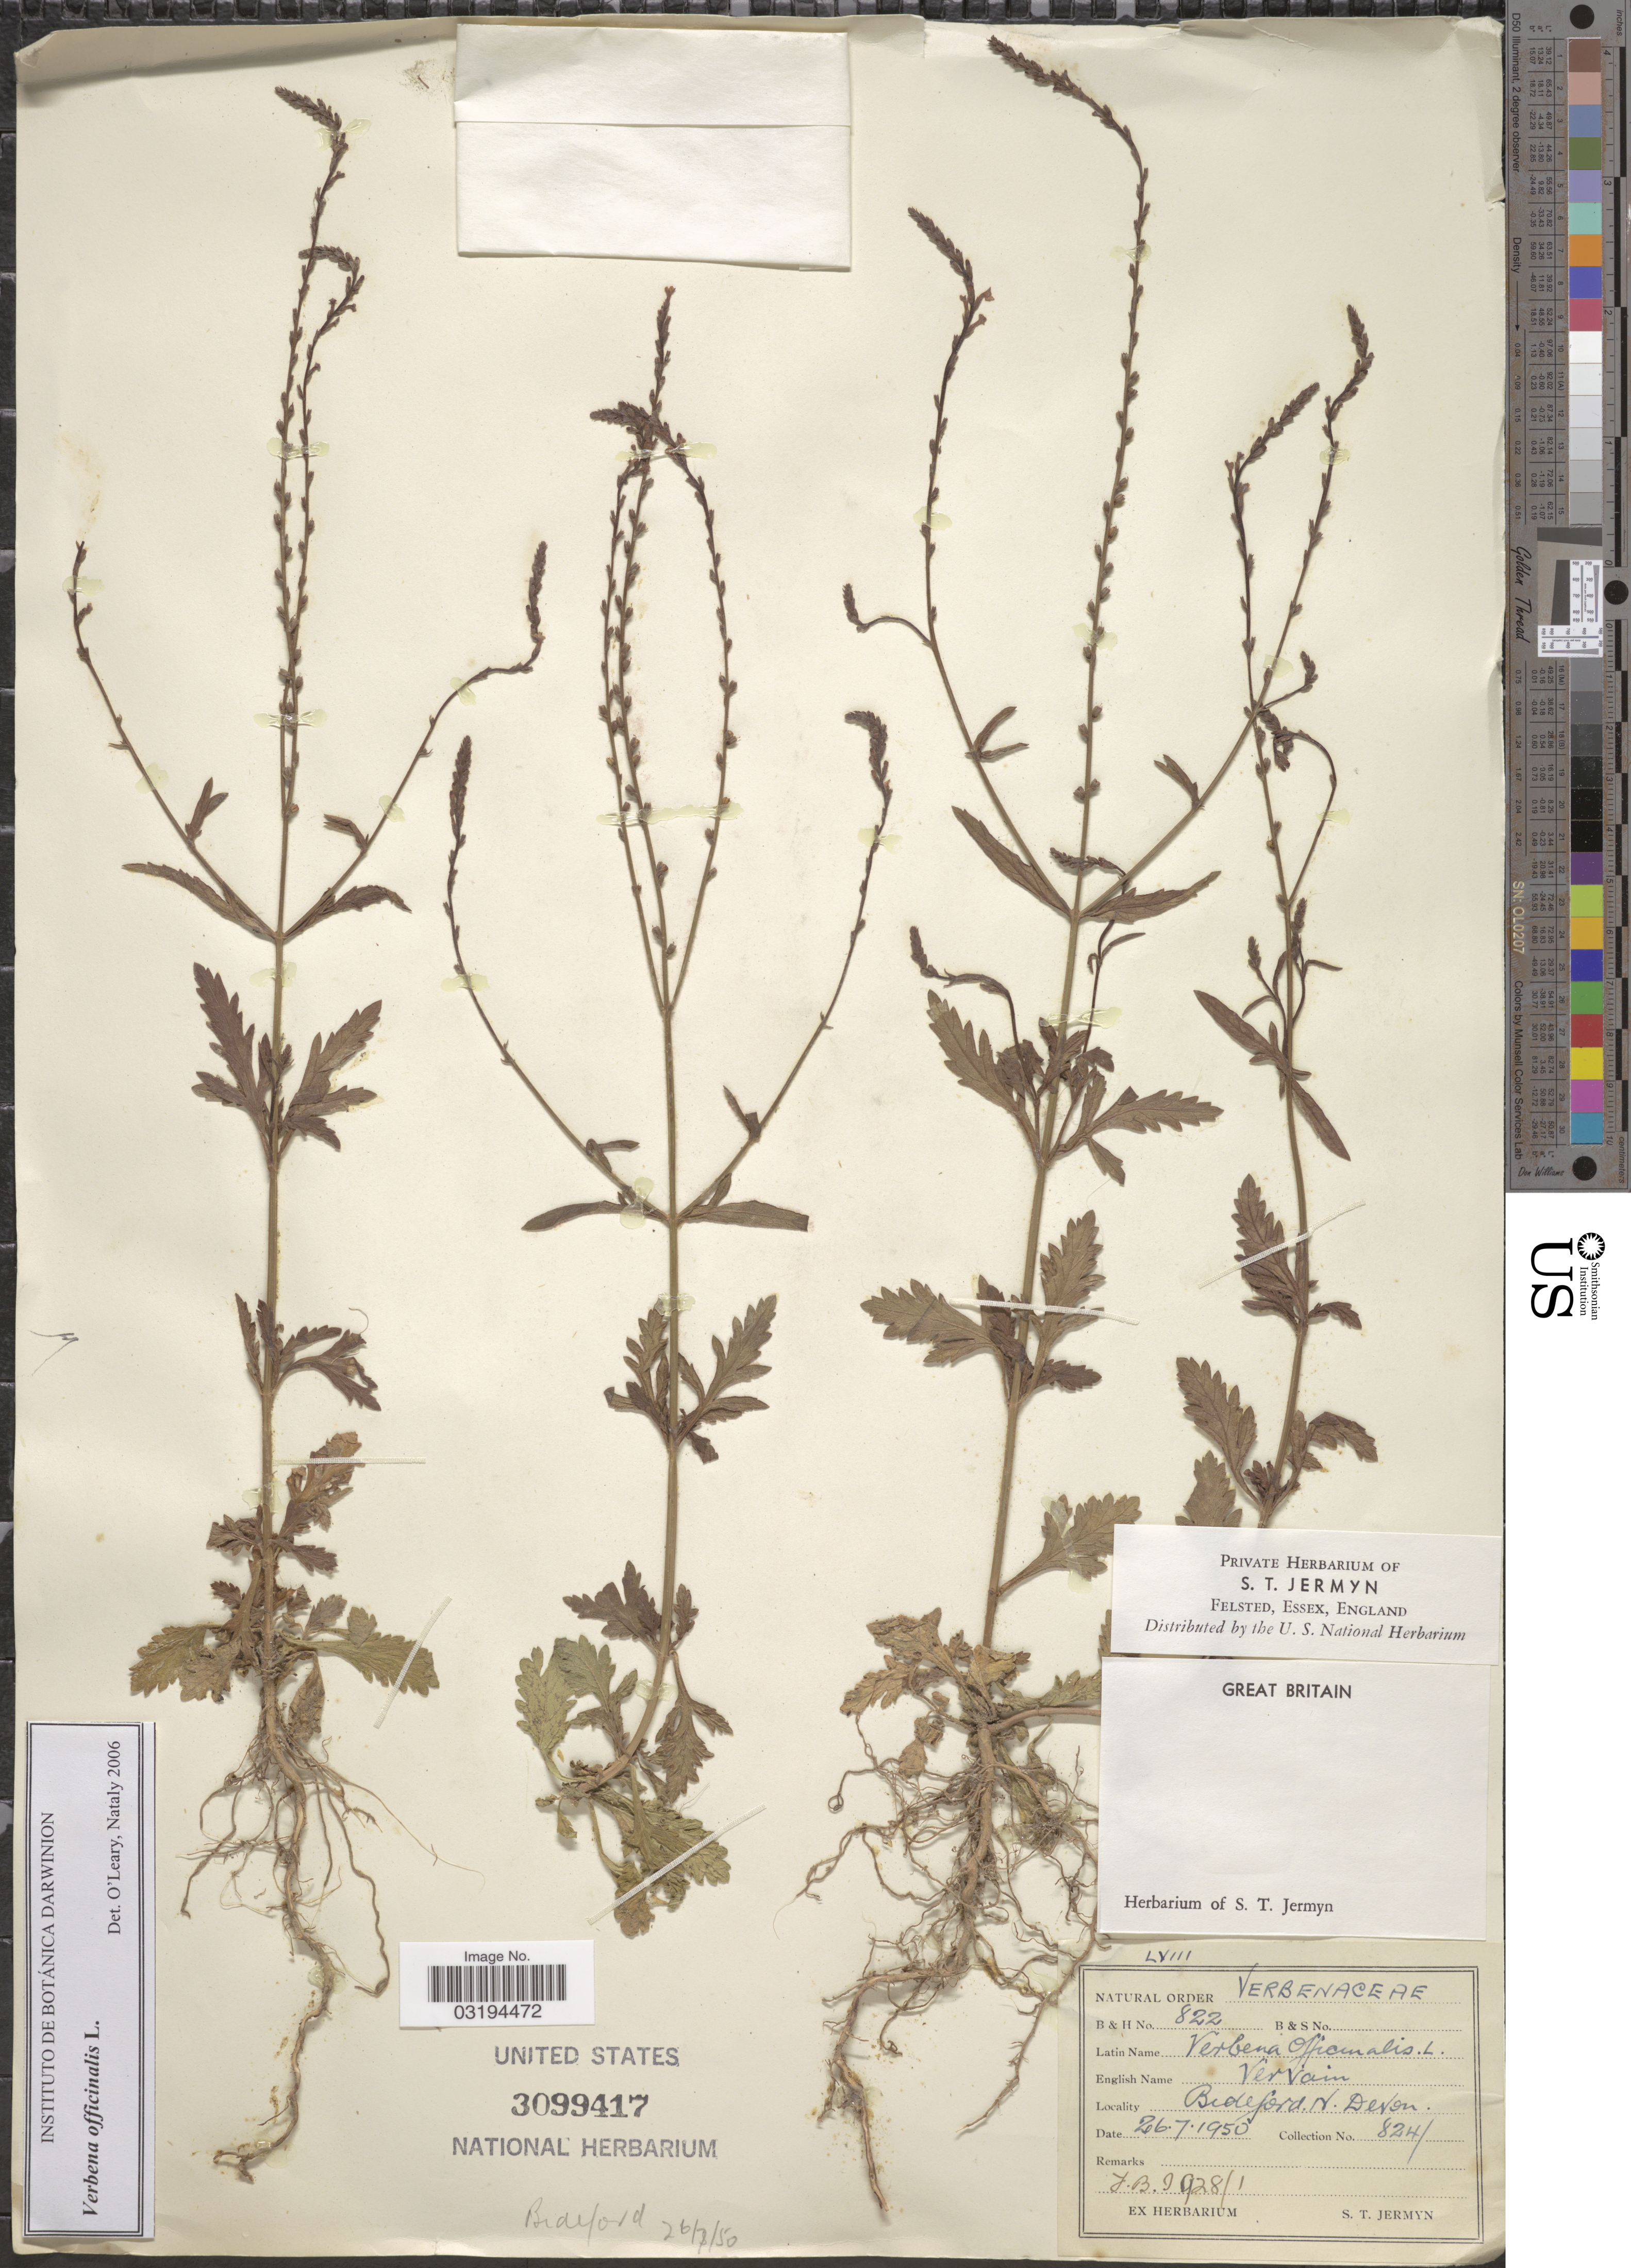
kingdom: Plantae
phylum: Tracheophyta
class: Magnoliopsida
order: Lamiales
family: Verbenaceae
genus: Verbena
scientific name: Verbena officinalis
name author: L.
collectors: ex herb. S. T. Jermyn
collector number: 8241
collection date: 1950-07-26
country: United Kingdom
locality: Great Britain, Bideford N. Devon.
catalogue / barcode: US 3099417